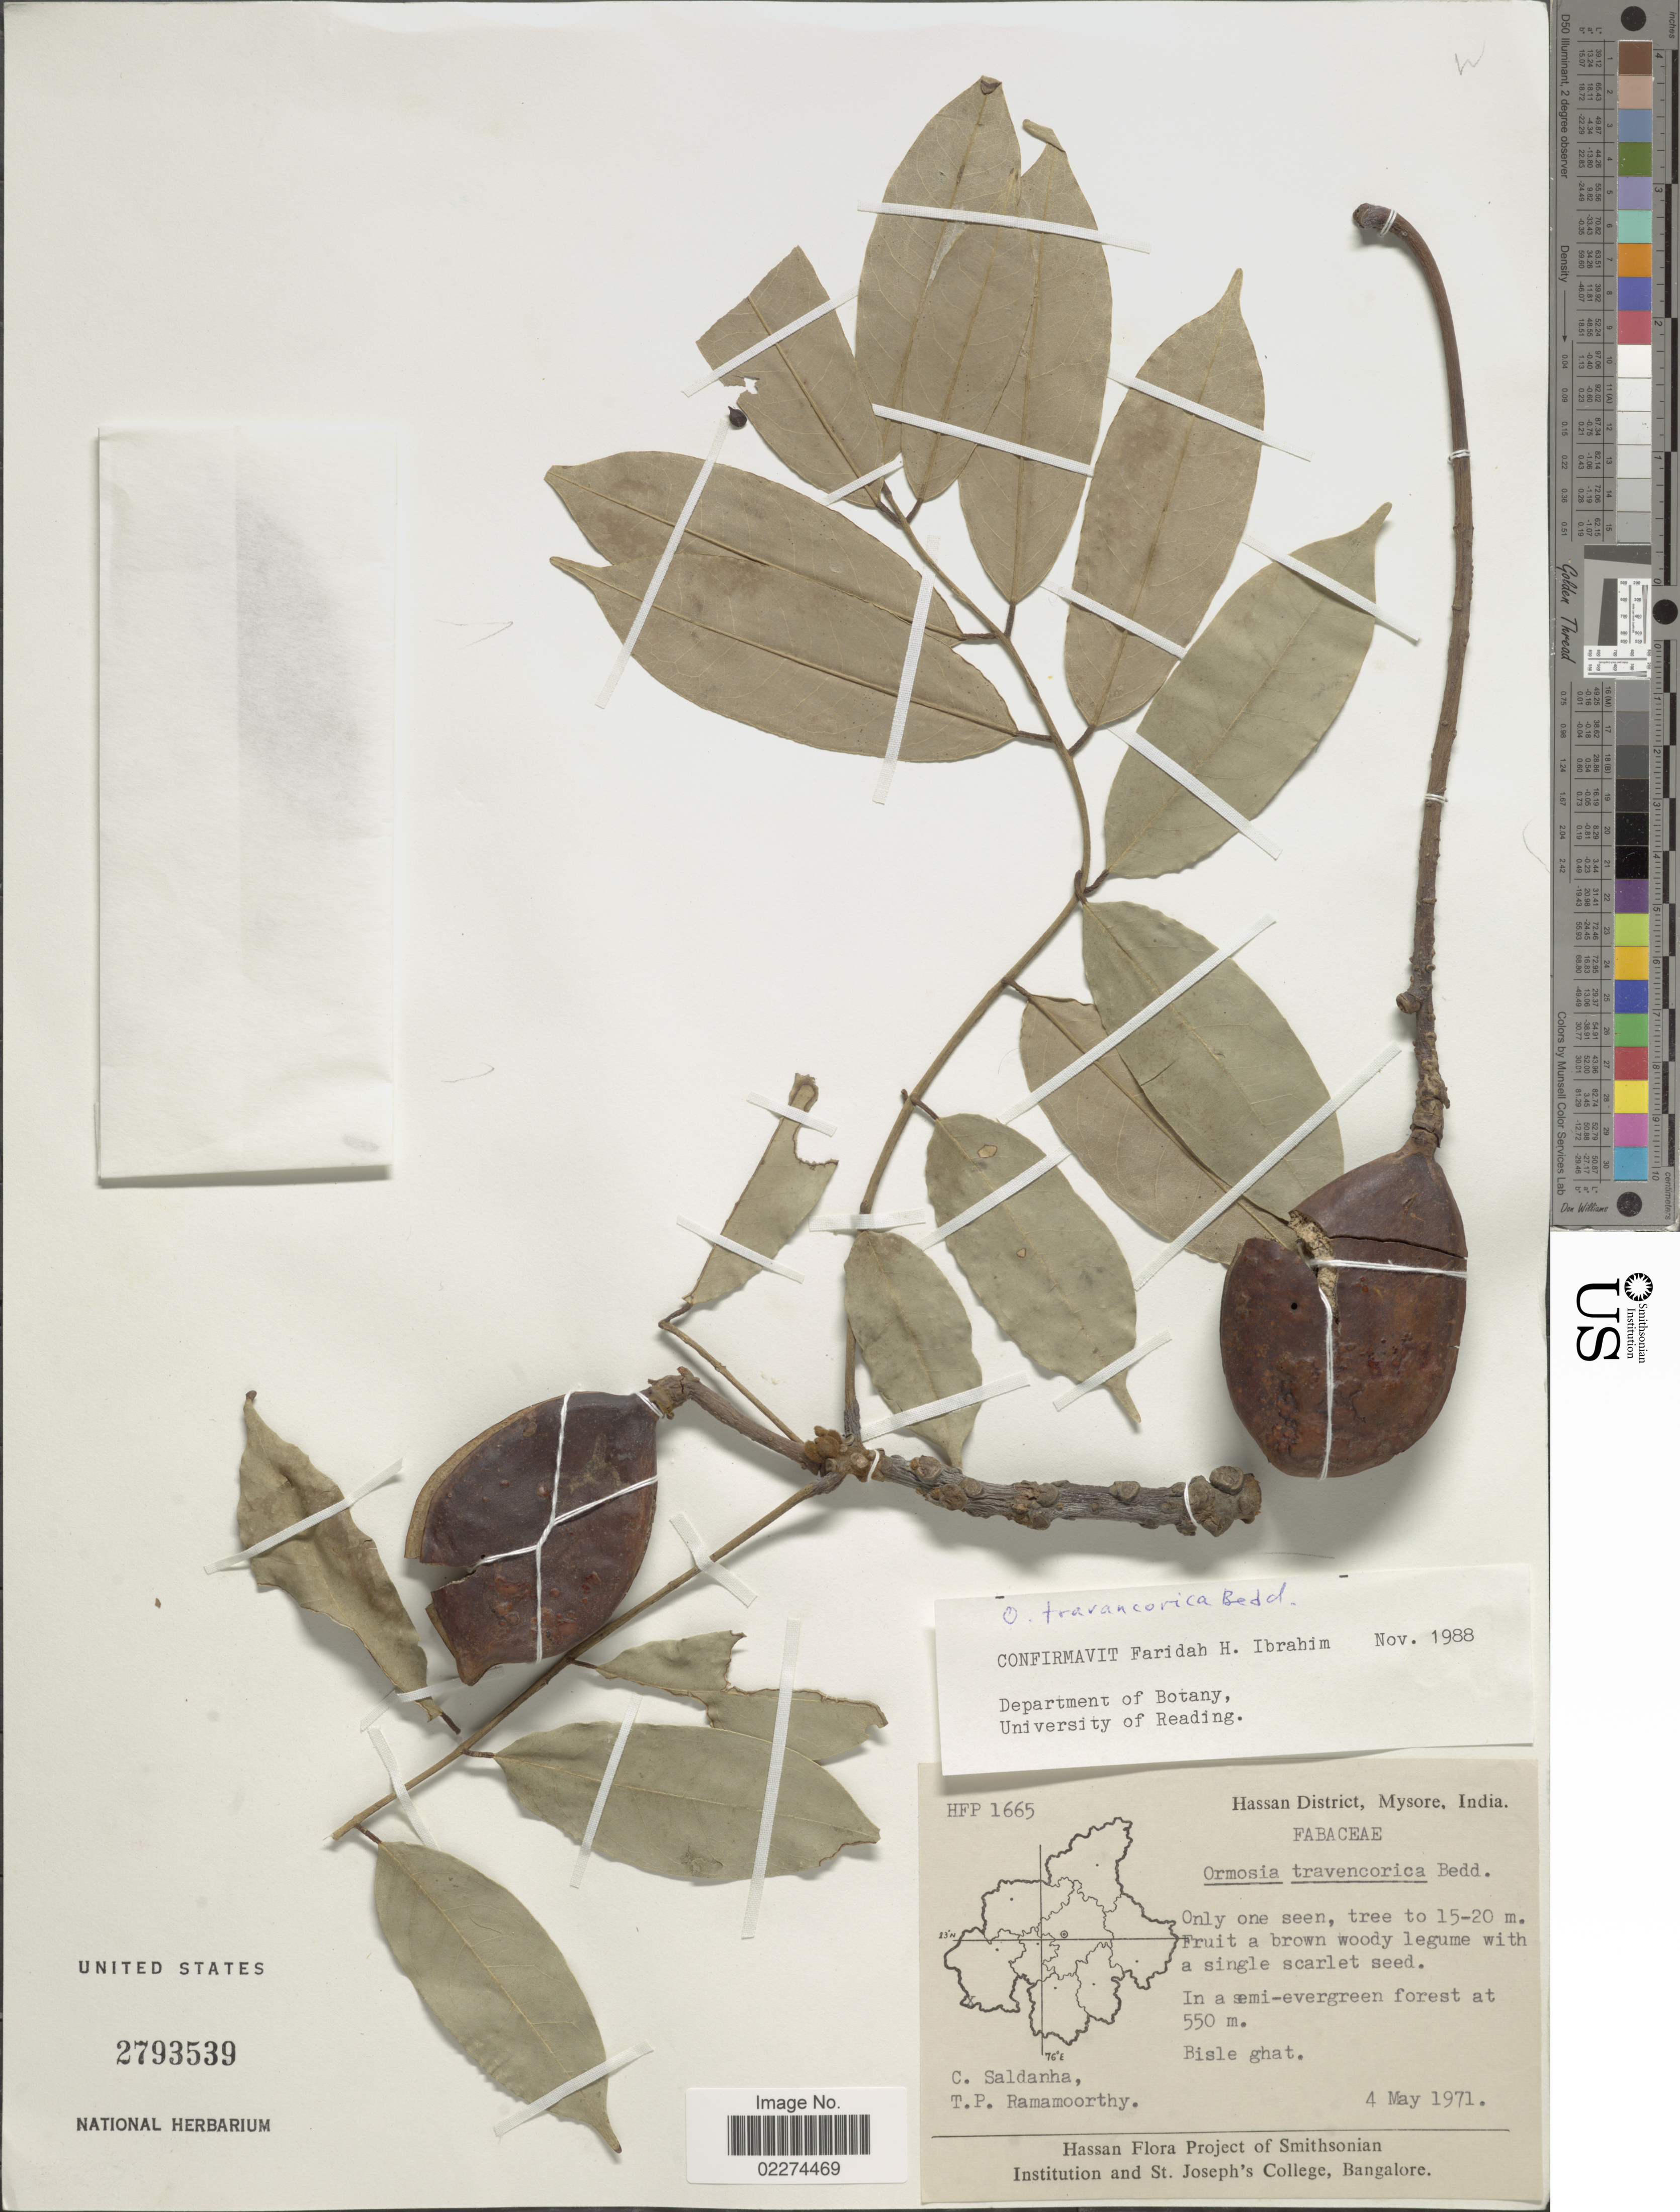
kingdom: Plantae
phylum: Tracheophyta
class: Magnoliopsida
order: Fabales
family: Fabaceae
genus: Ormosia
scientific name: Ormosia travancorica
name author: Bedd.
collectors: C. Saldanha & T. P. Ramamoorthy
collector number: HFP1665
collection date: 1971-05-04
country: India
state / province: Karnataka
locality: Hassan District, Mysore, India, Bisle Ghat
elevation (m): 550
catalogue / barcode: US 2793539